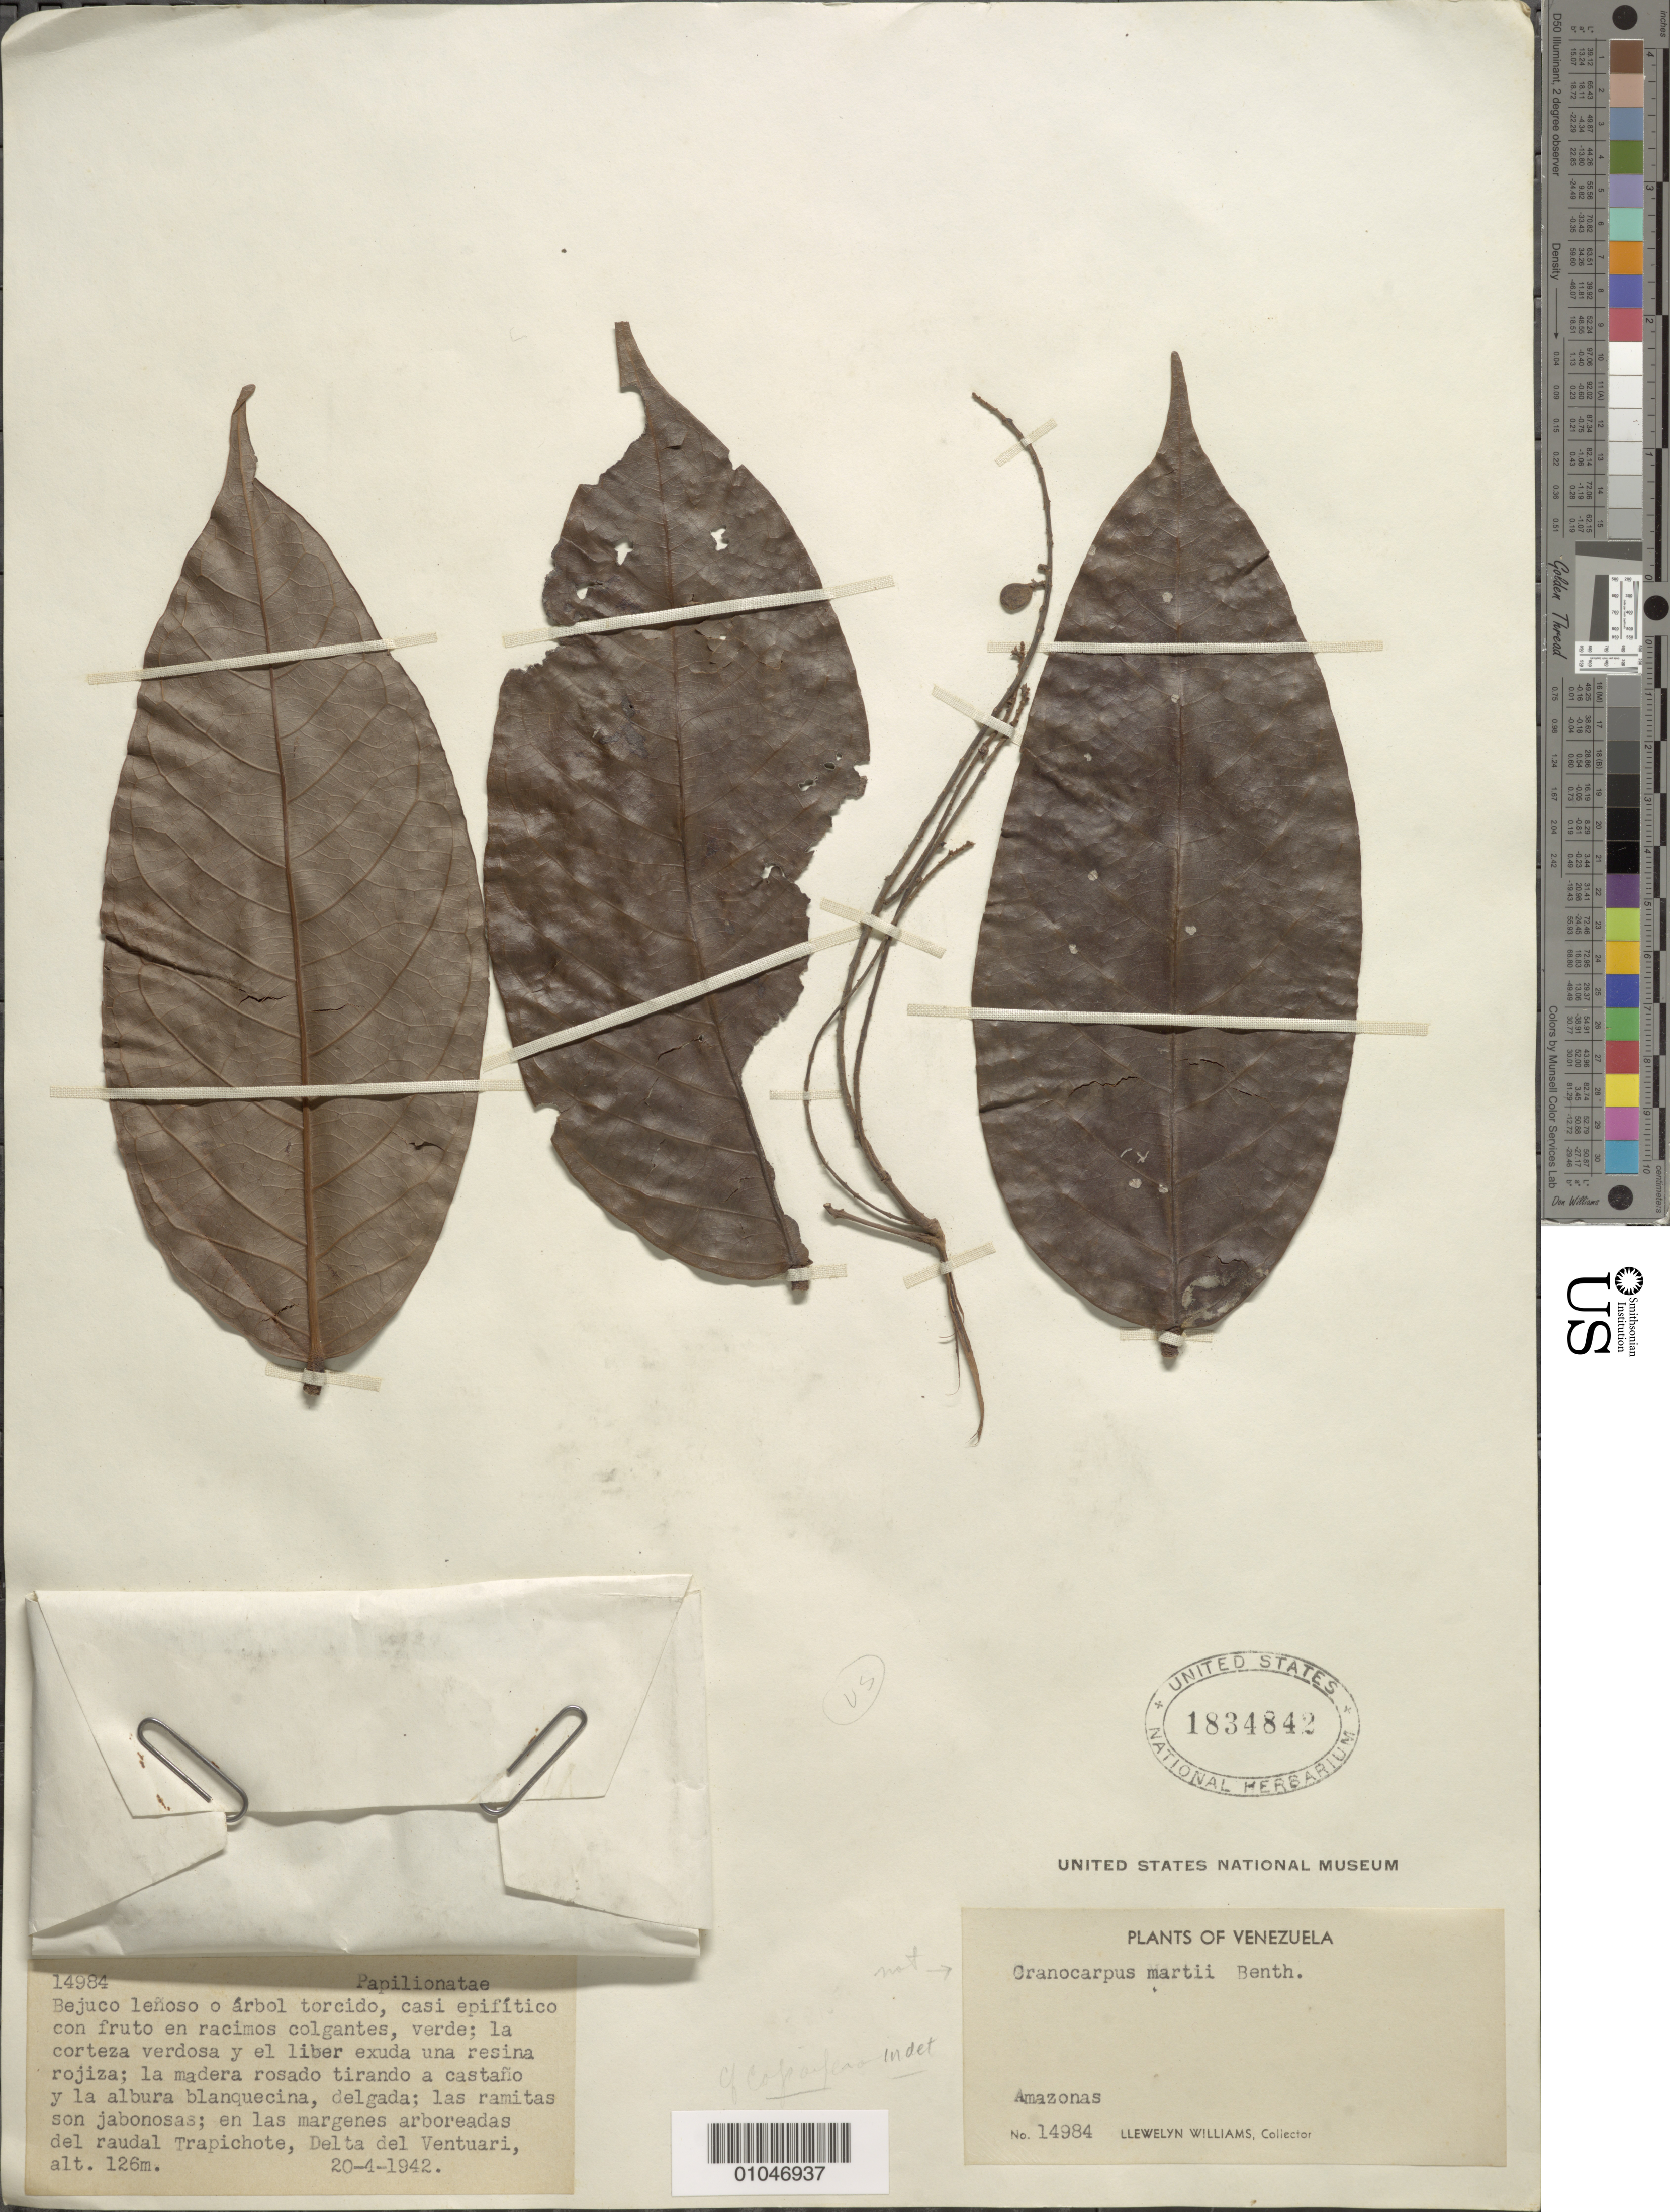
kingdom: Plantae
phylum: Tracheophyta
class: Magnoliopsida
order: Fabales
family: Fabaceae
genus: Copaifera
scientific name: Copaifera sp.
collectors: Ll. Williams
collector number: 14984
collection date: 1942-04-20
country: Venezuela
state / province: Amazonas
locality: Trapichote, Delta del Ventuari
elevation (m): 126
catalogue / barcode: US 1834842